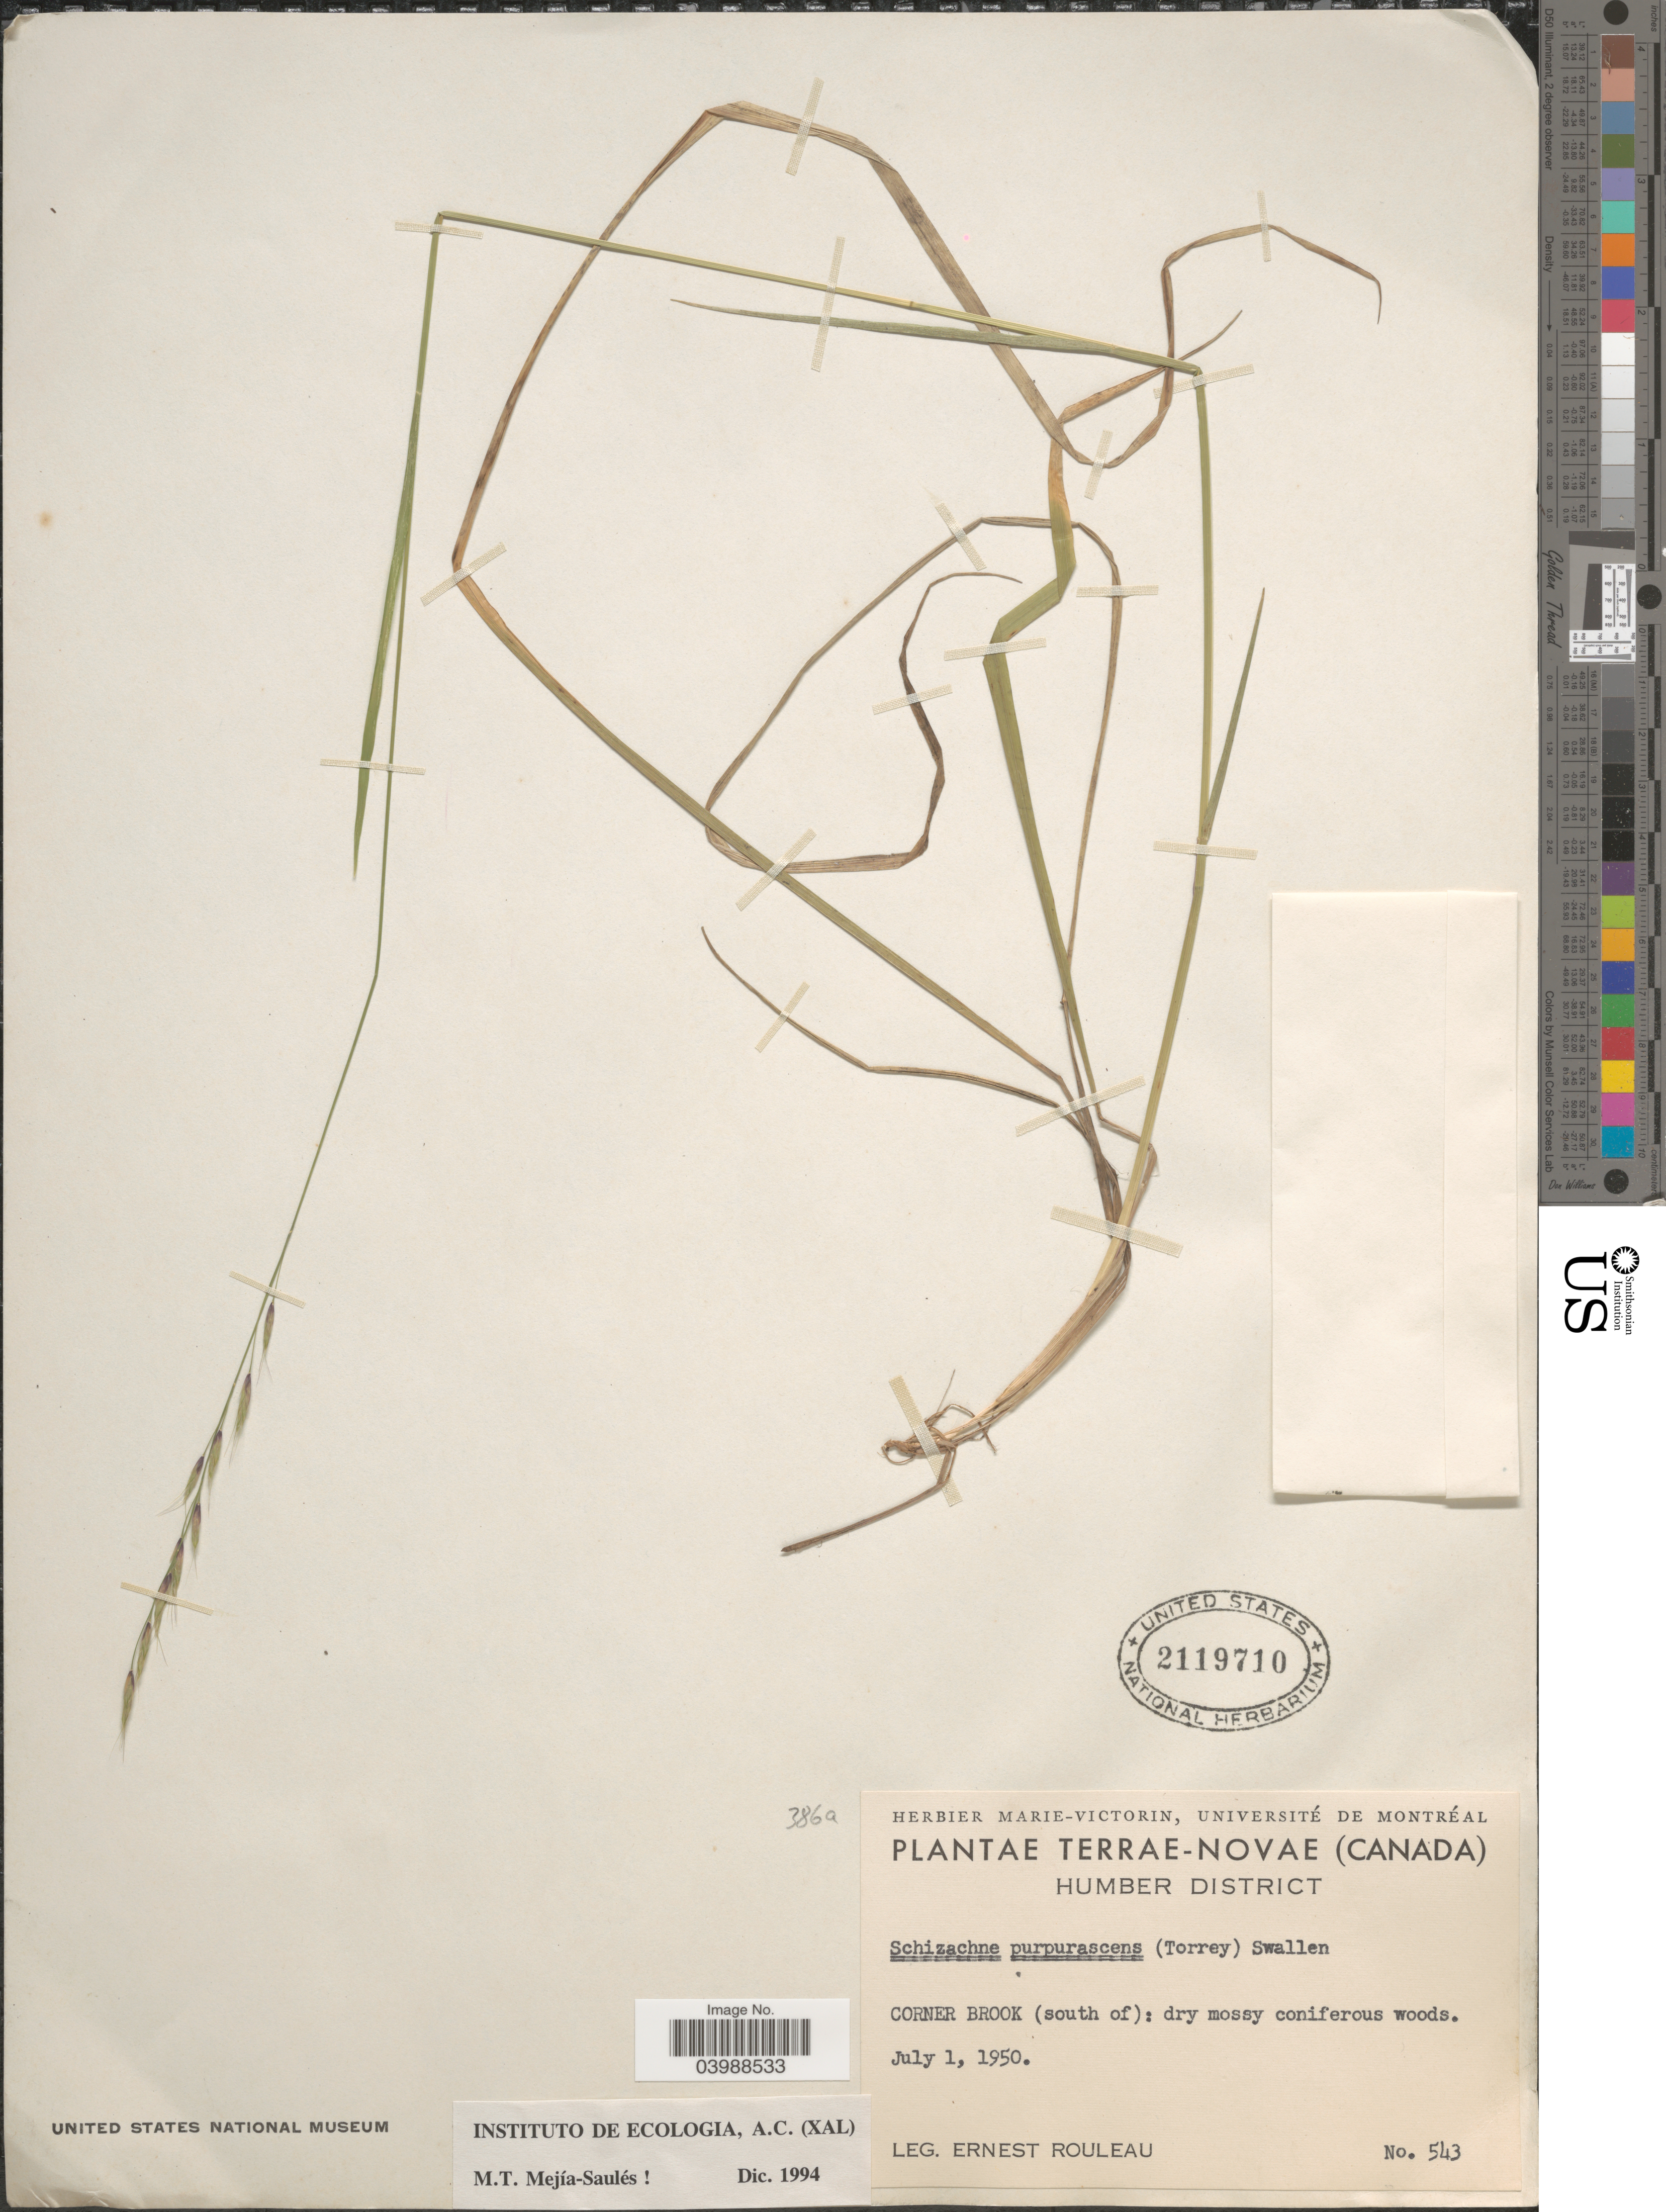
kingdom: Plantae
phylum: Tracheophyta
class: Liliopsida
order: Poales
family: Poaceae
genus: Schizachne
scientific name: Schizachne purpurascens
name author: (Torr.) Swallen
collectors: J. Rouleau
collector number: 543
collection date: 1950-07-01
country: Canada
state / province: Newfoundland and Labrador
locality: Terrae-Novae. Humber District. Corner Brook (south of).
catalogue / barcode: US 2119710